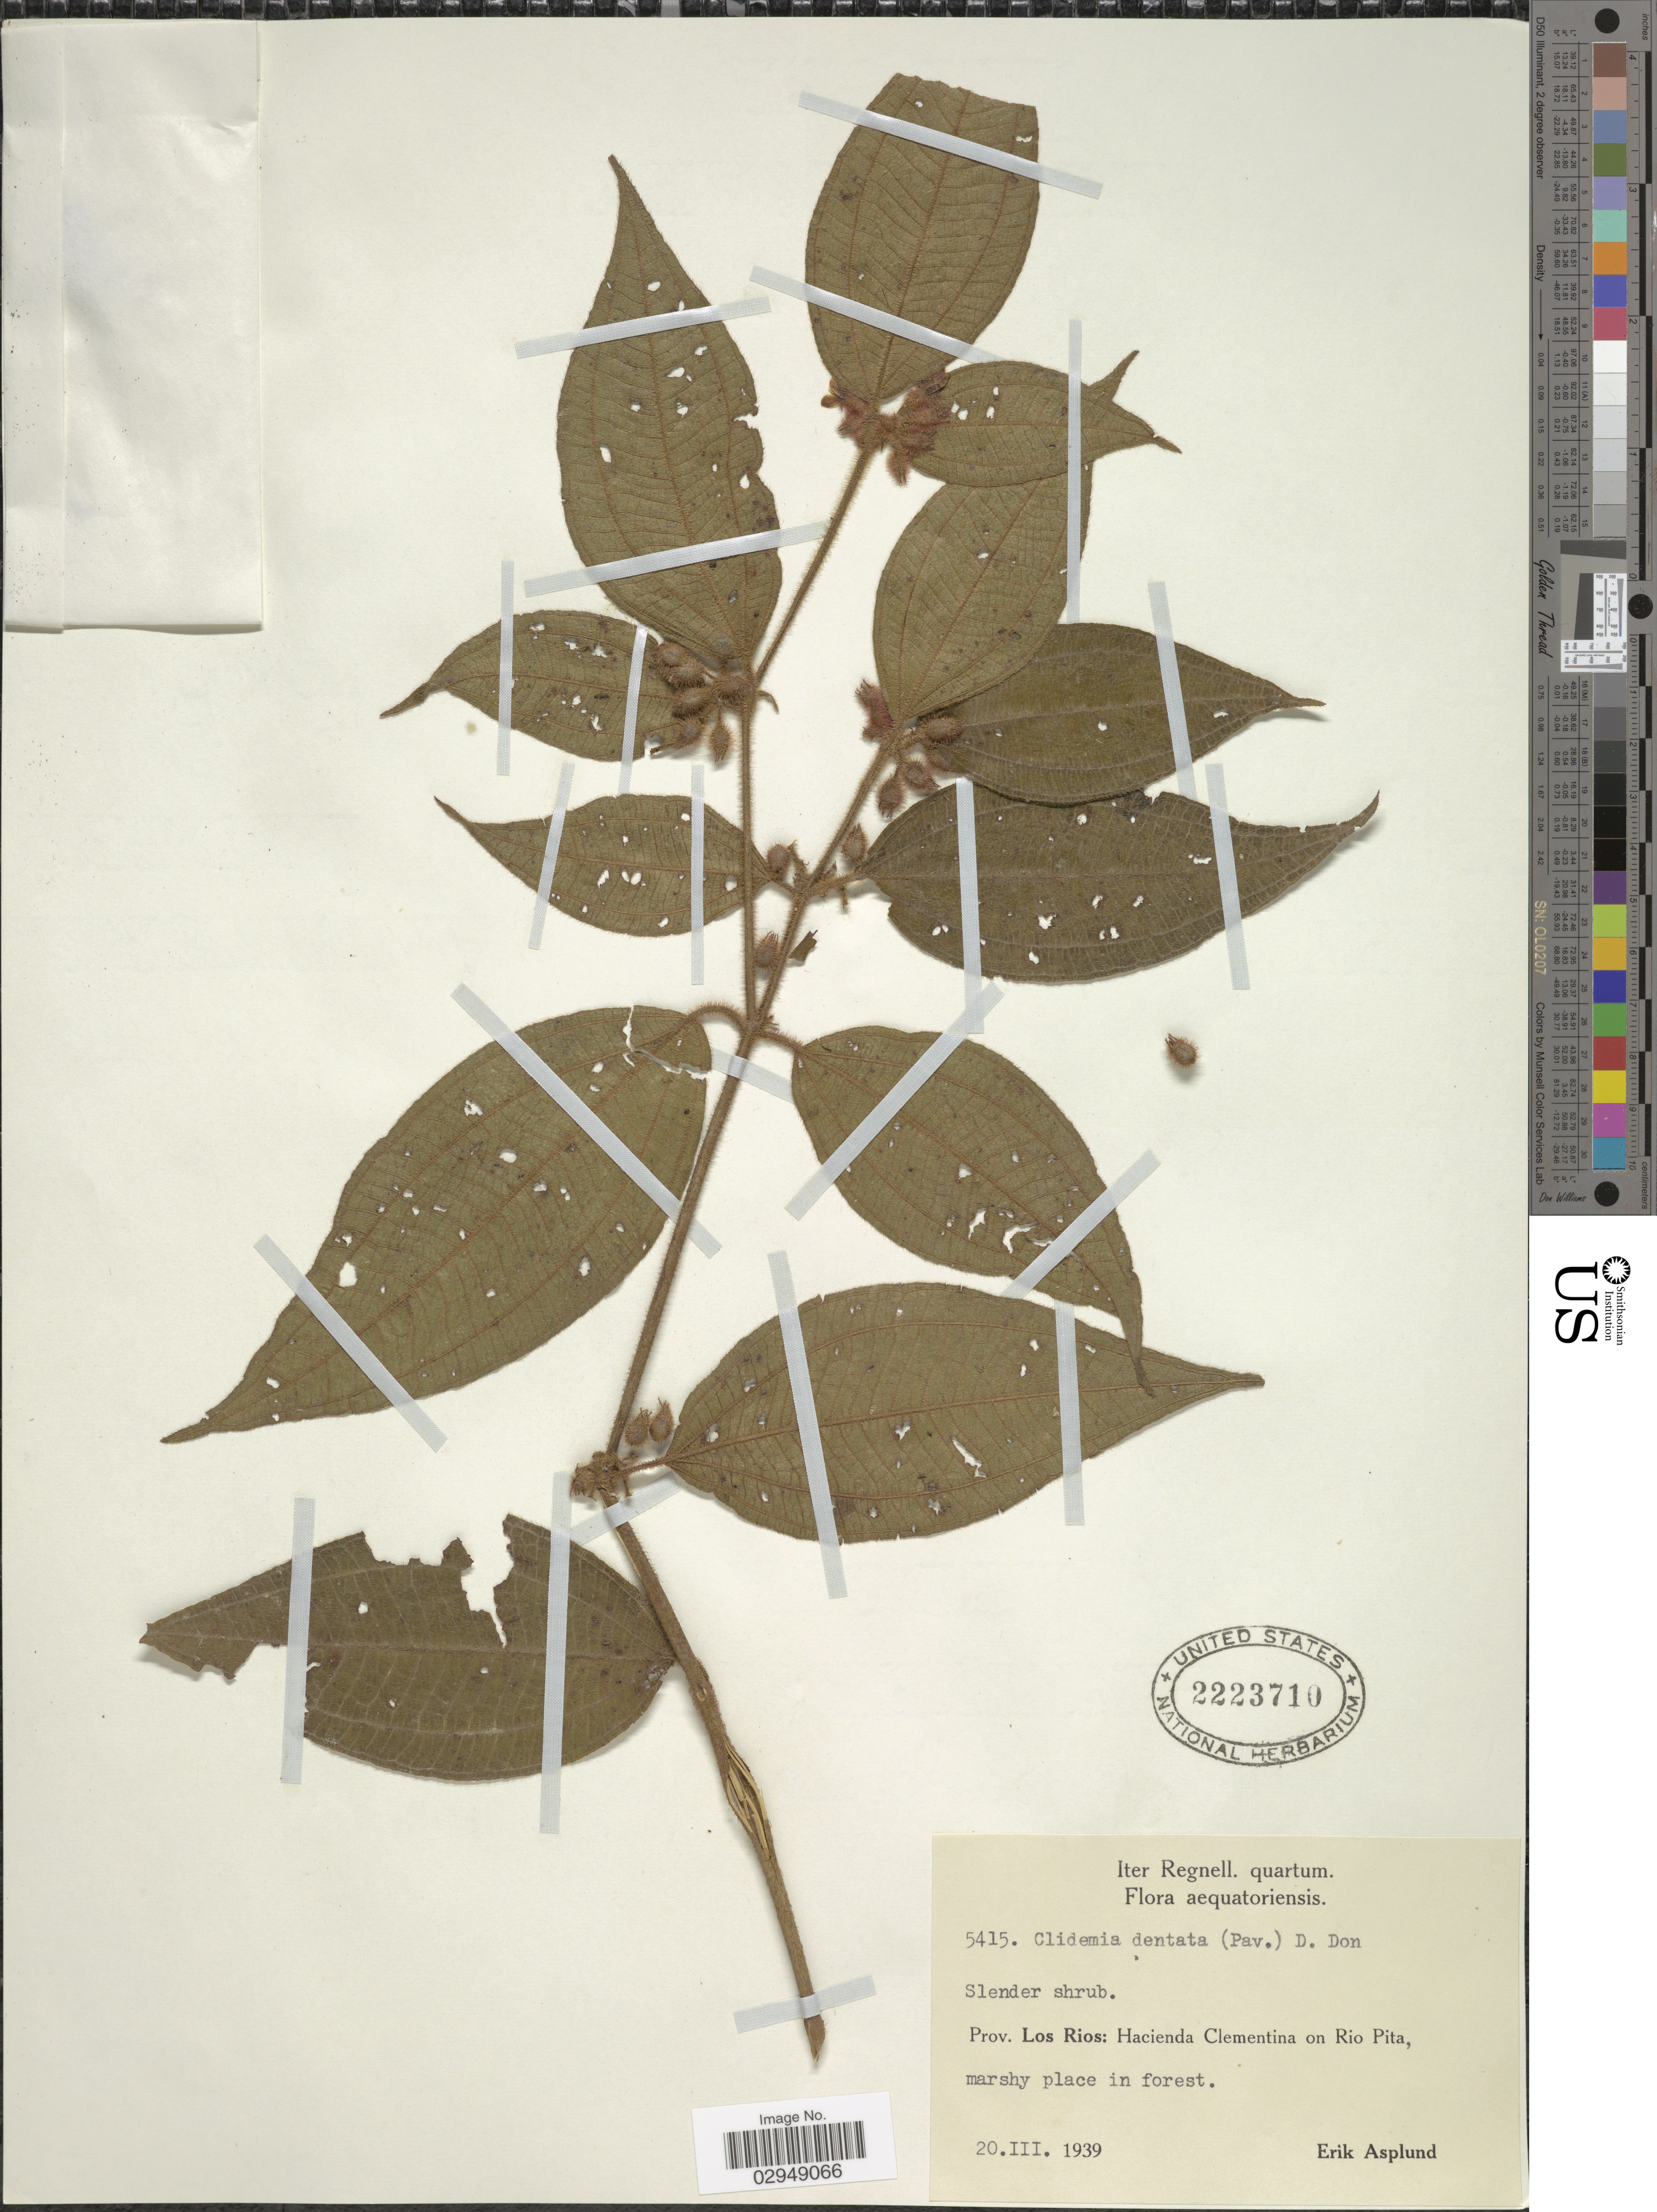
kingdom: Plantae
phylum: Tracheophyta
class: Magnoliopsida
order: Myrtales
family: Melastomataceae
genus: Clidemia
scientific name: Clidemia dentata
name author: D. Don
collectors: E. Asplund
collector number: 5415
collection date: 1939-03-20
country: Ecuador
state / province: Los Ríos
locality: Hacienda Clementina on Rio Pita.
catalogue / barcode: US 2223710